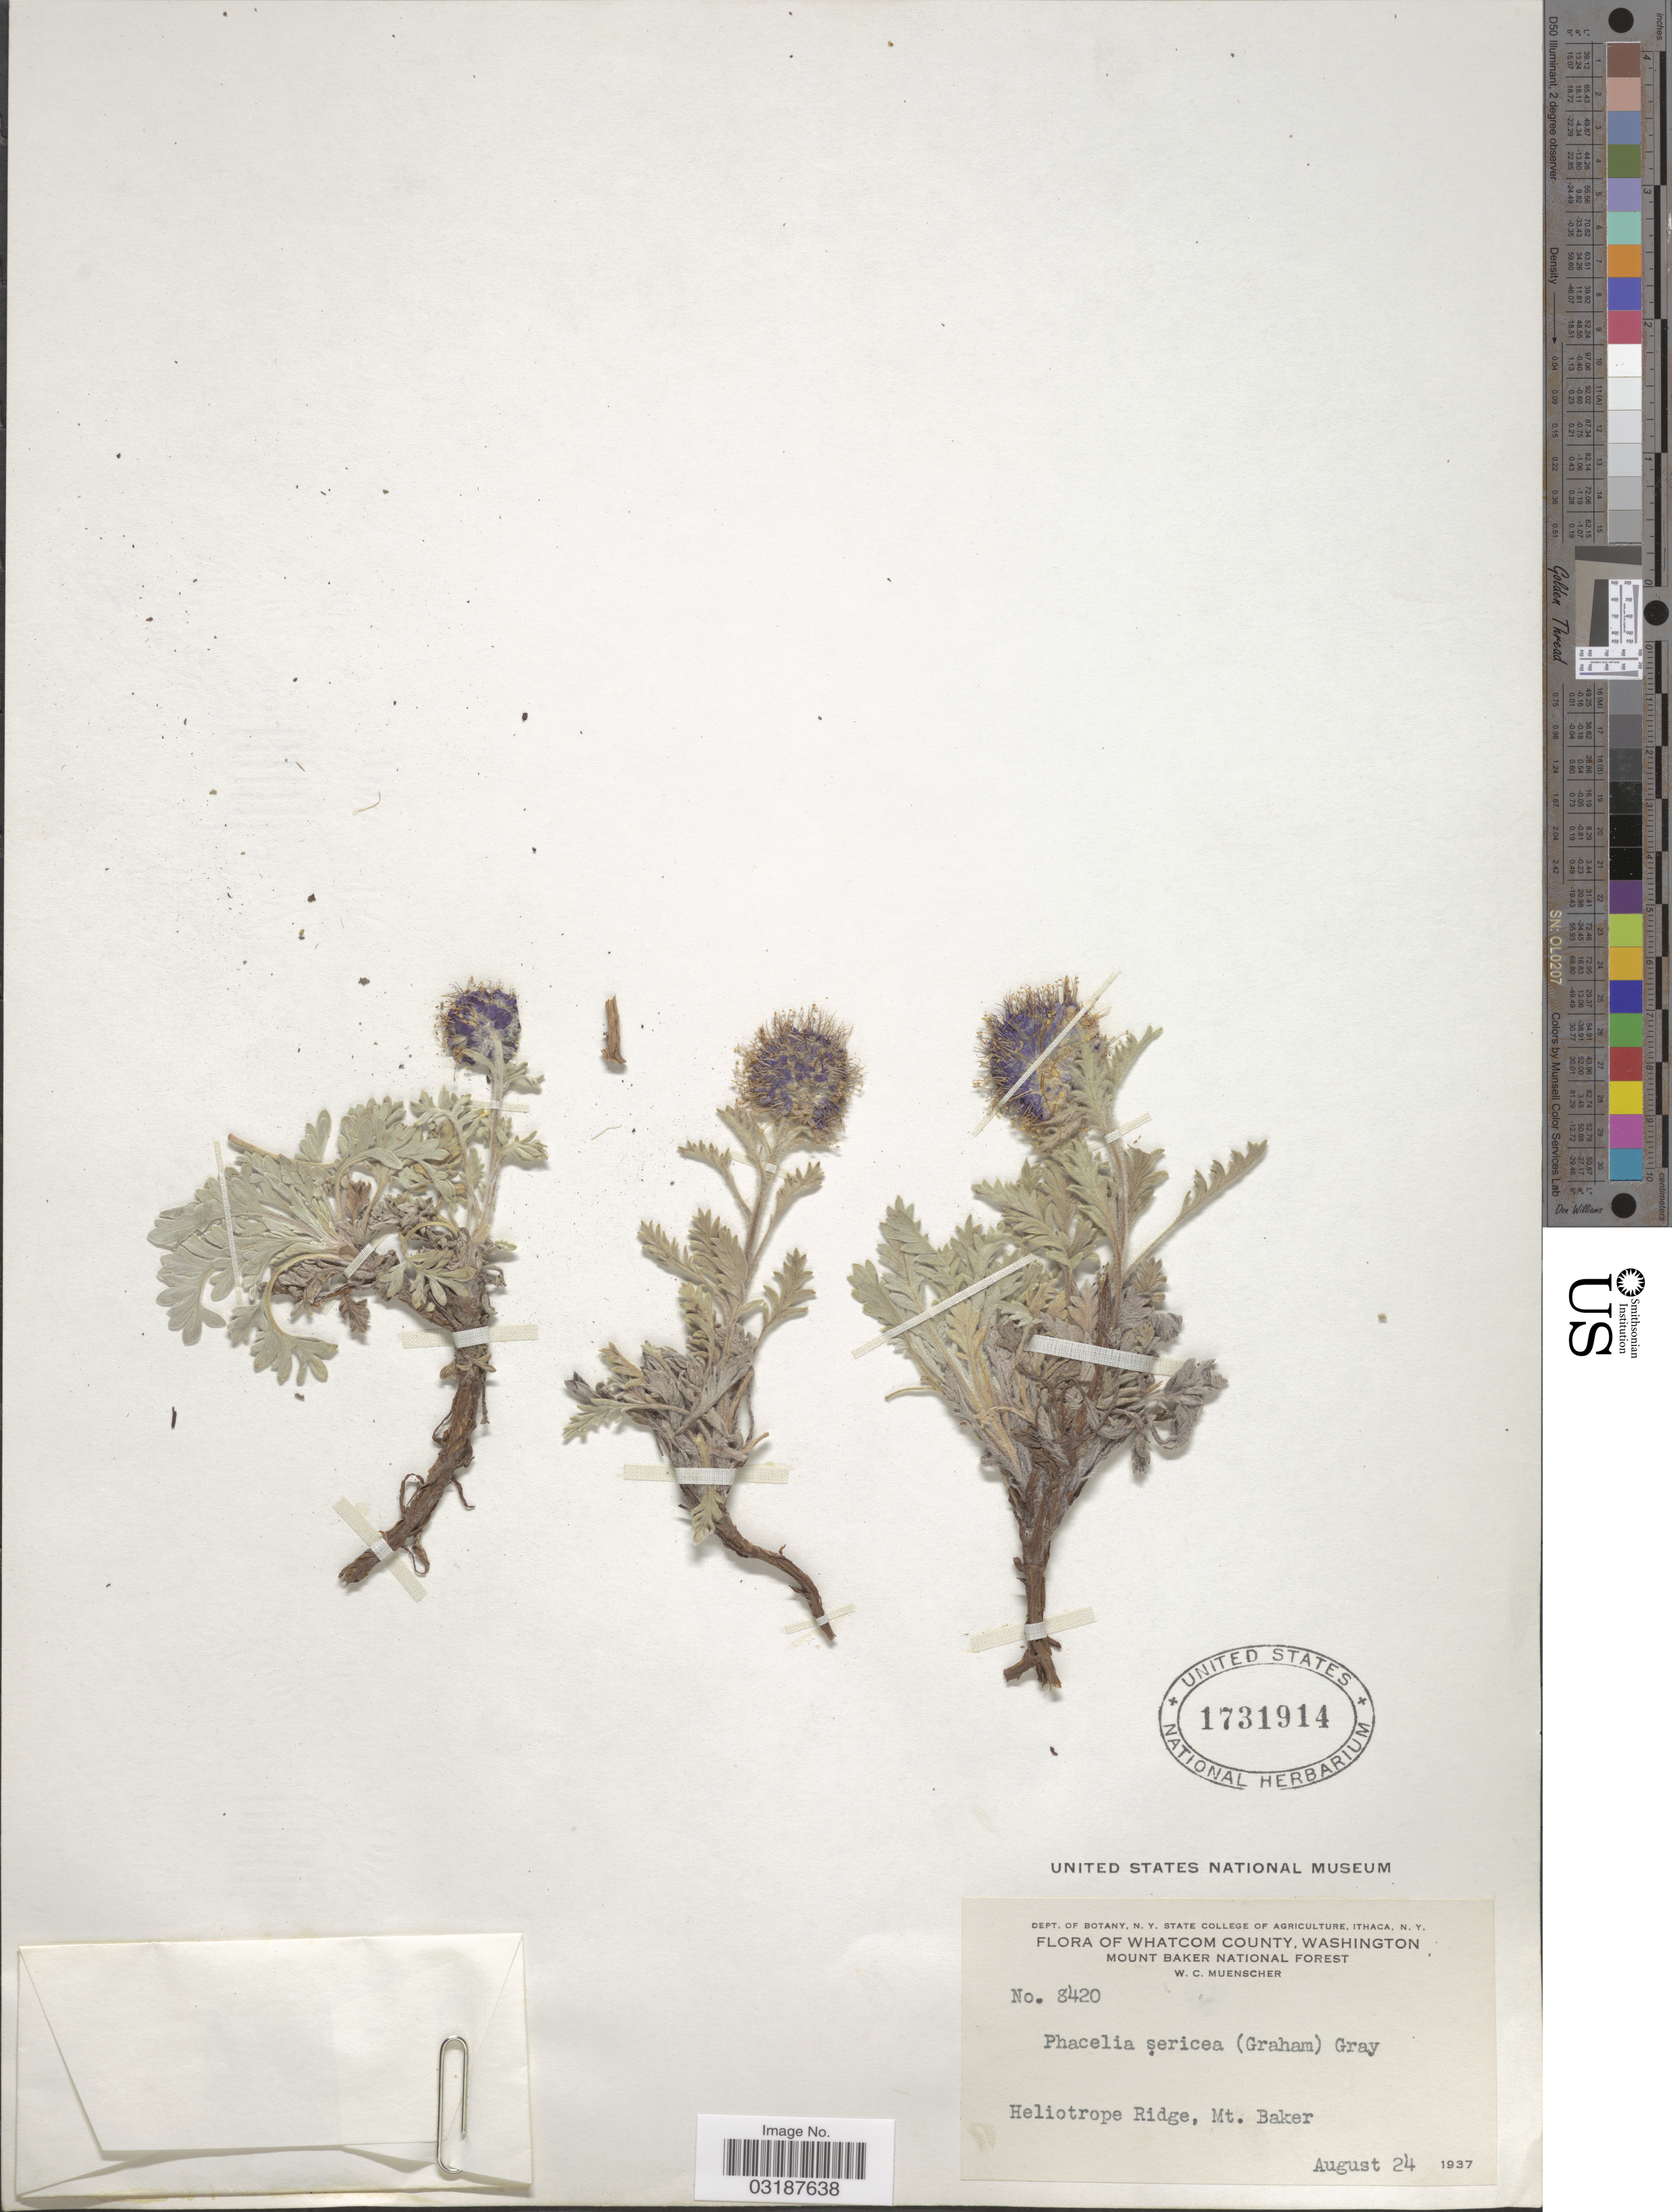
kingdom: Plantae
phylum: Tracheophyta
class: Magnoliopsida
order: Boraginales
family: Hydrophyllaceae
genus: Phacelia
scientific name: Phacelia sericea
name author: (Graham) A. Gray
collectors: W. Muenscher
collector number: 8420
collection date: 1937-08-24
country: United States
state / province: Washington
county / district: Whatcom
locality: Whatcom County. Mount Baker National Forest. Heliotrope Ridge, Mt. Baker.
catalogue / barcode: US 1731914